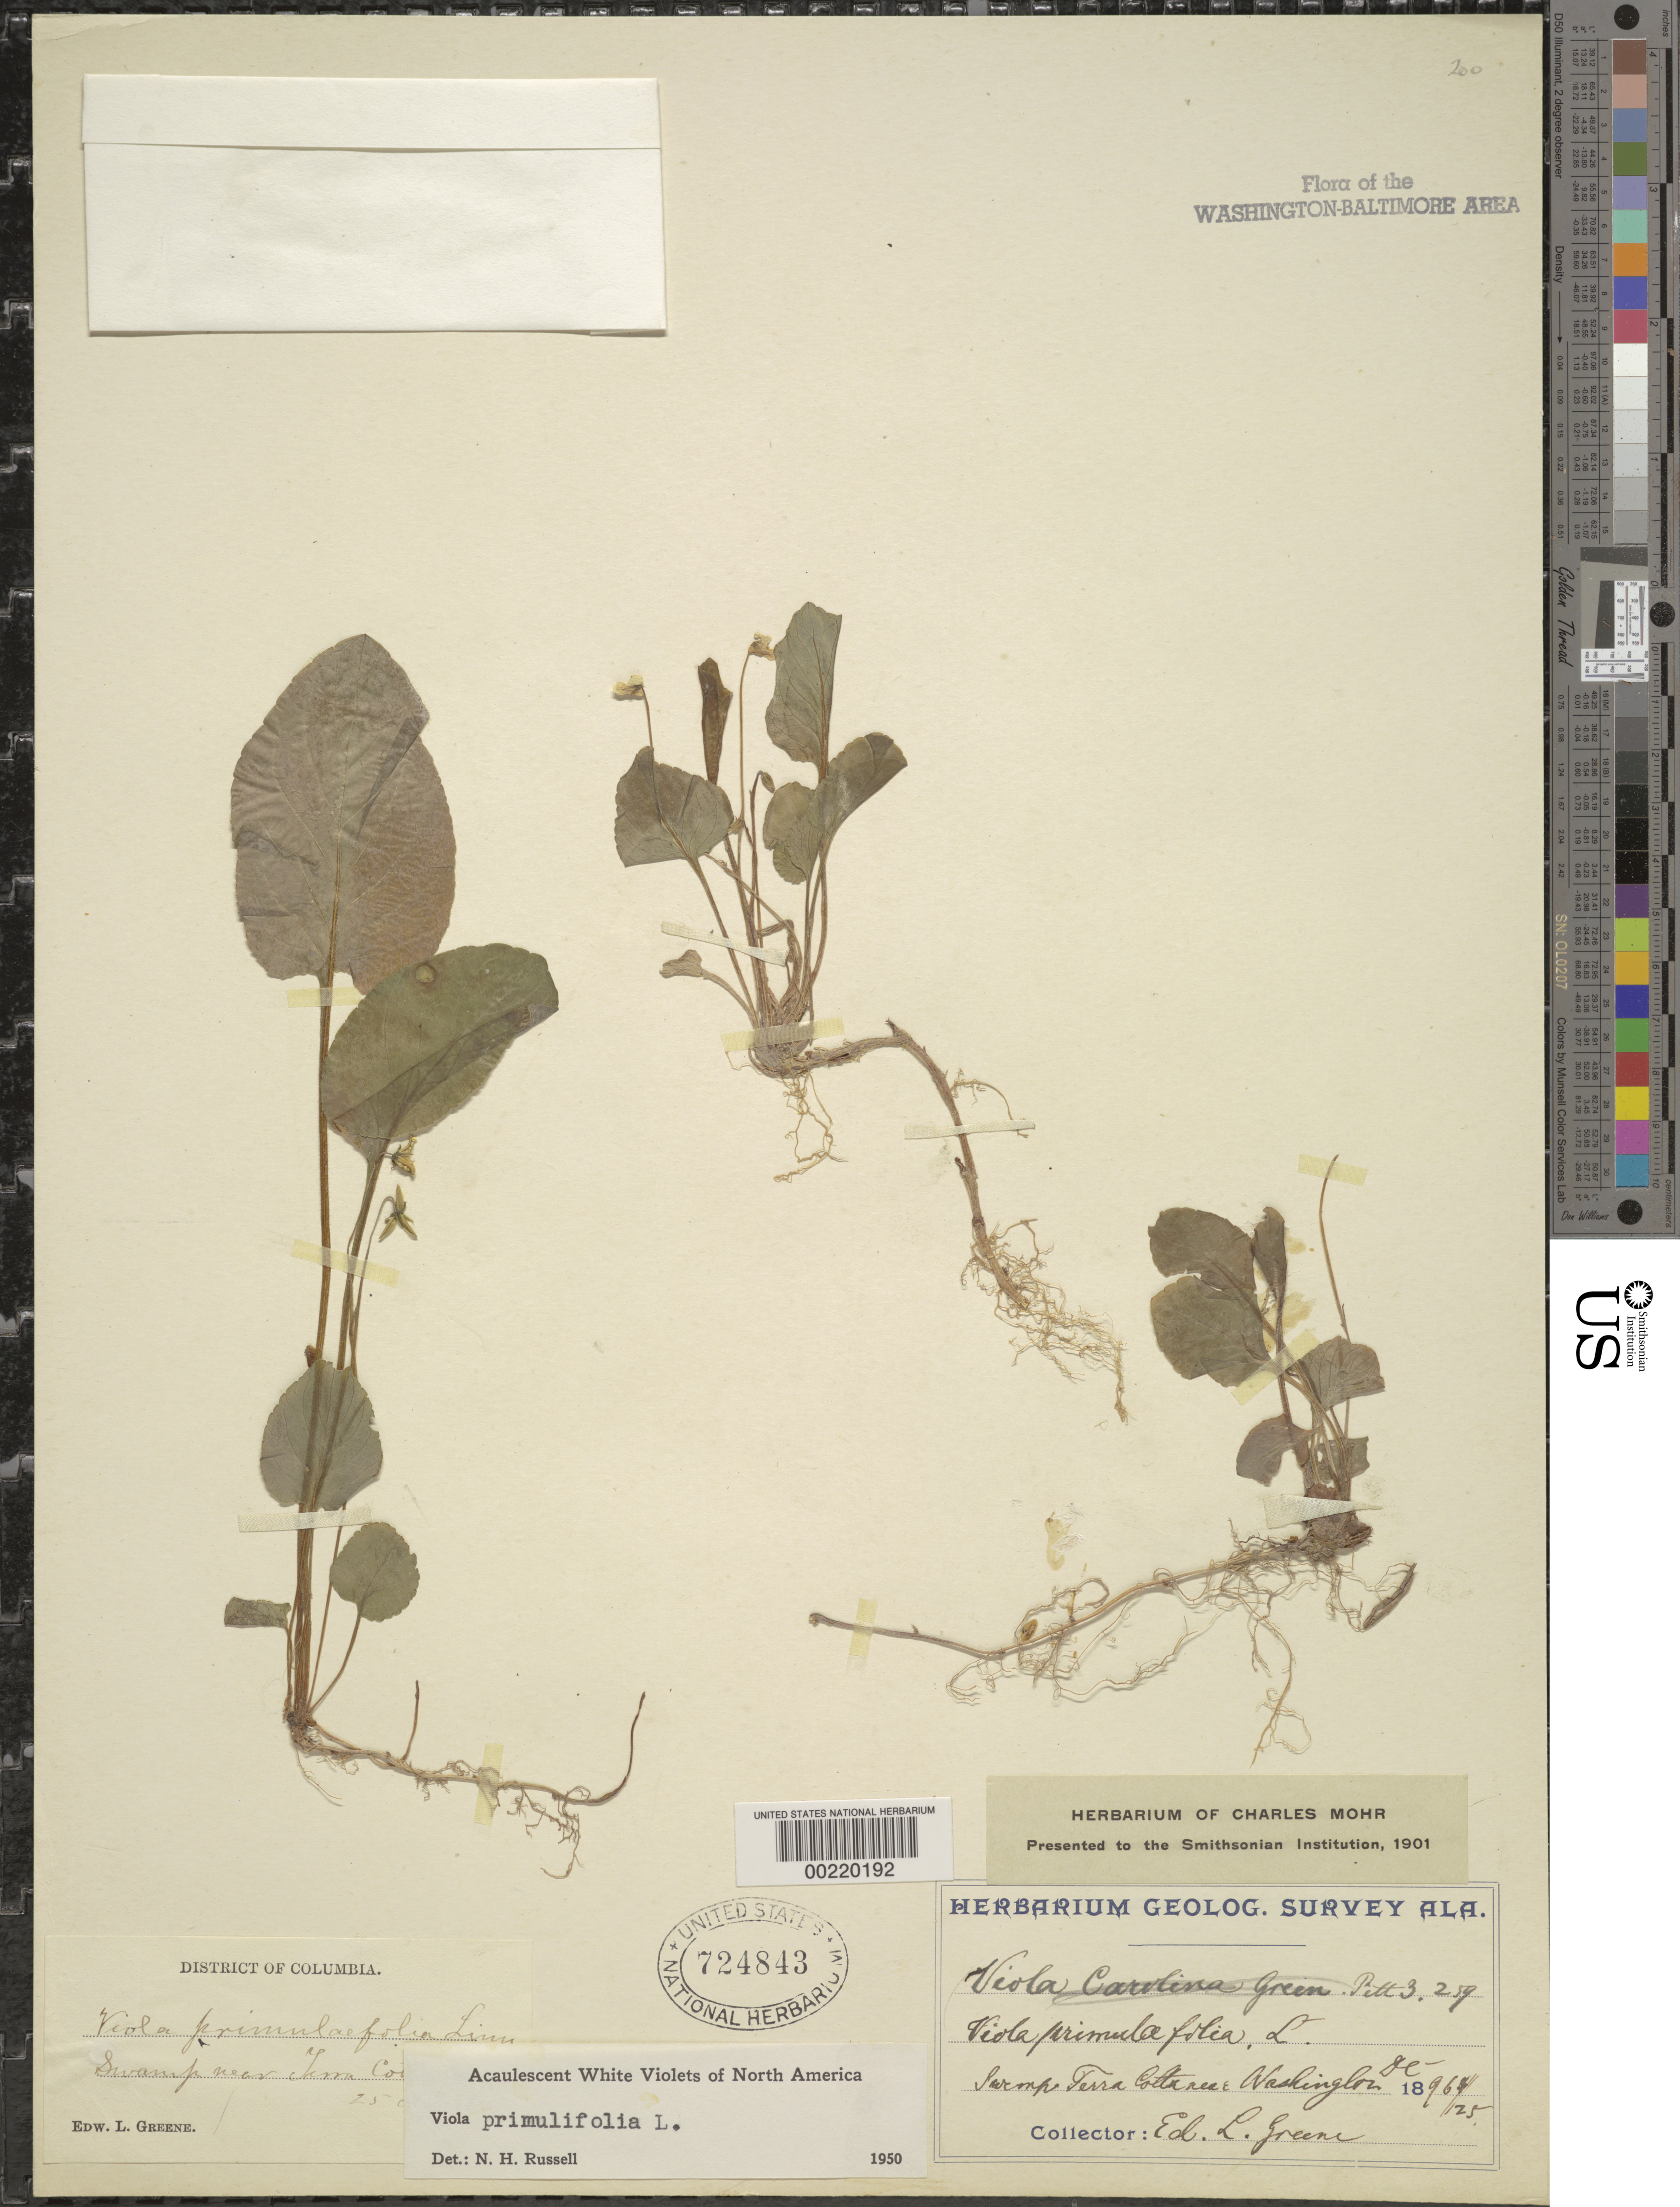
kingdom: Plantae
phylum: Tracheophyta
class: Magnoliopsida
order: Malpighiales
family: Violaceae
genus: Viola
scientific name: Viola primulifolia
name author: L.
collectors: E. L. Greene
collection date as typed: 1896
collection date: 1896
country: United States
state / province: District of Columbia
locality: Terra Cotta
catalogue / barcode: US 724843